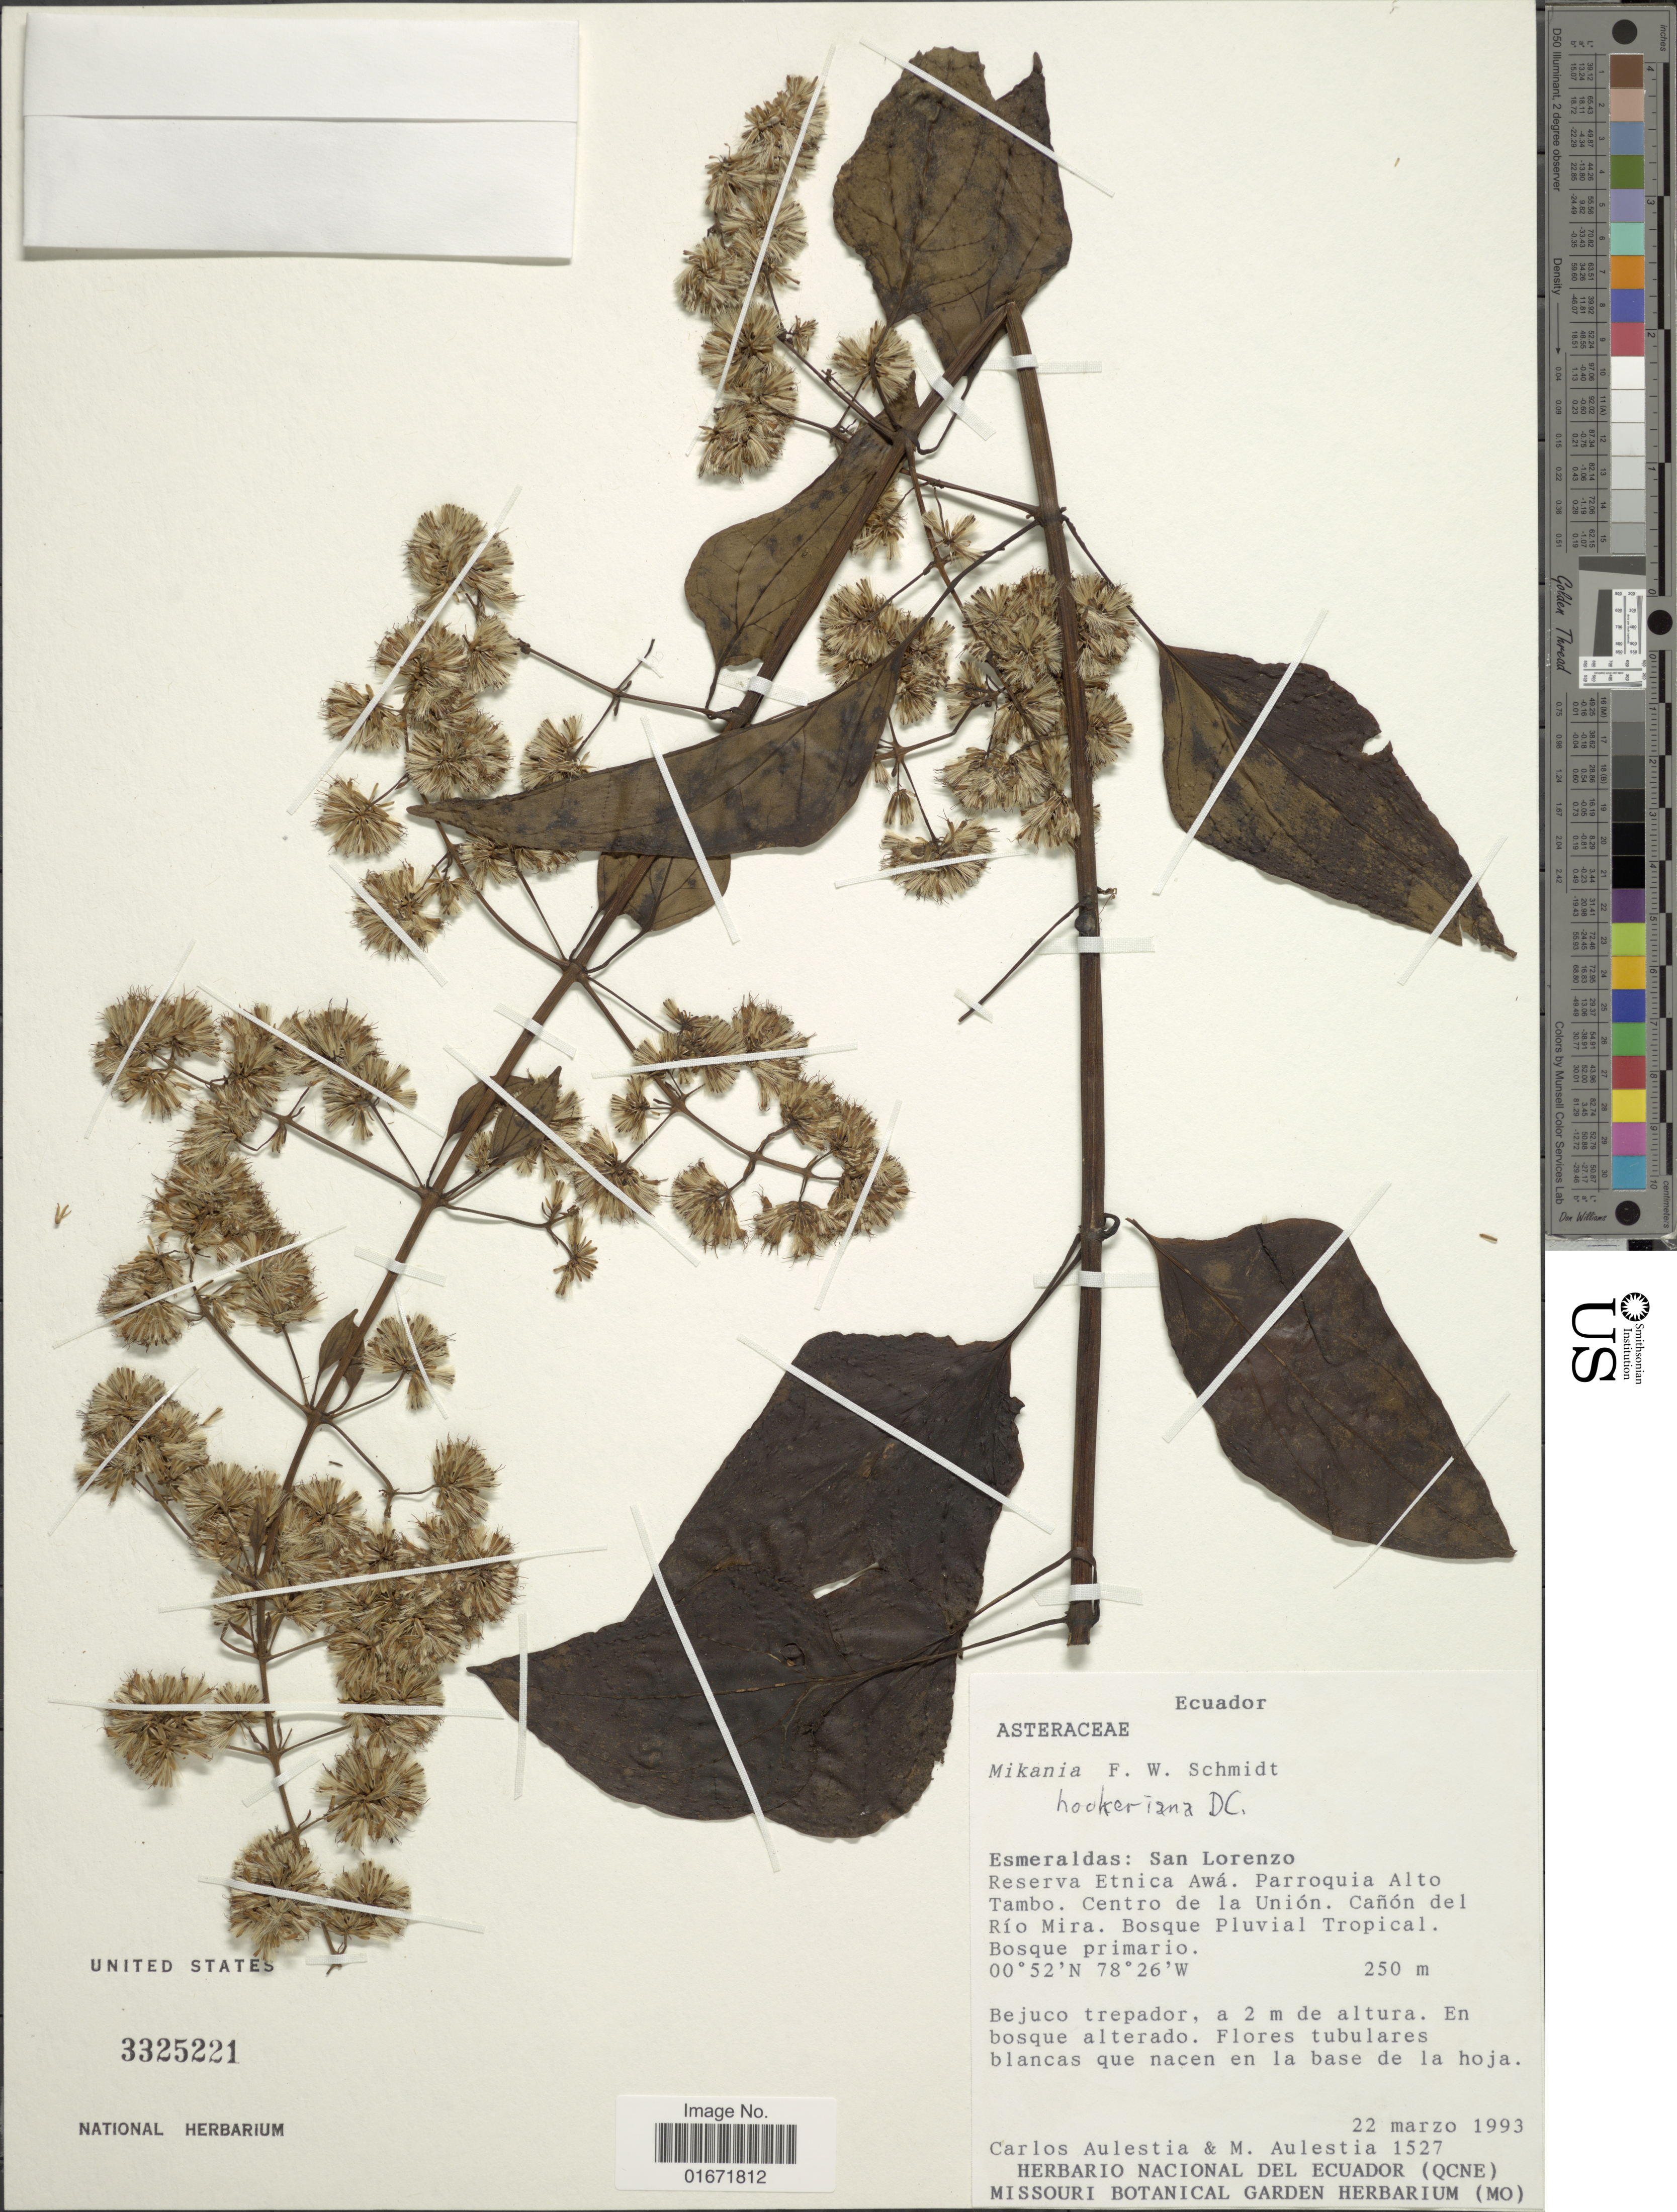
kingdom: Plantae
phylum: Tracheophyta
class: Magnoliopsida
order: Asterales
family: Asteraceae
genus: Mikania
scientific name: Mikania hookeriana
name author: DC.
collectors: C. Aulestia & M. Aulestia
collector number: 1527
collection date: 1993-03-22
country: Ecuador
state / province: Esmeraldas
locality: Esmeraldas: San Lorenzo. Reserva Etnica Awá. Parroquia Alto Tambo. Centro de la Unión. Cañón del Río Mira. Bosque Pluvial Tropical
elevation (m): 250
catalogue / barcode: US 3325221